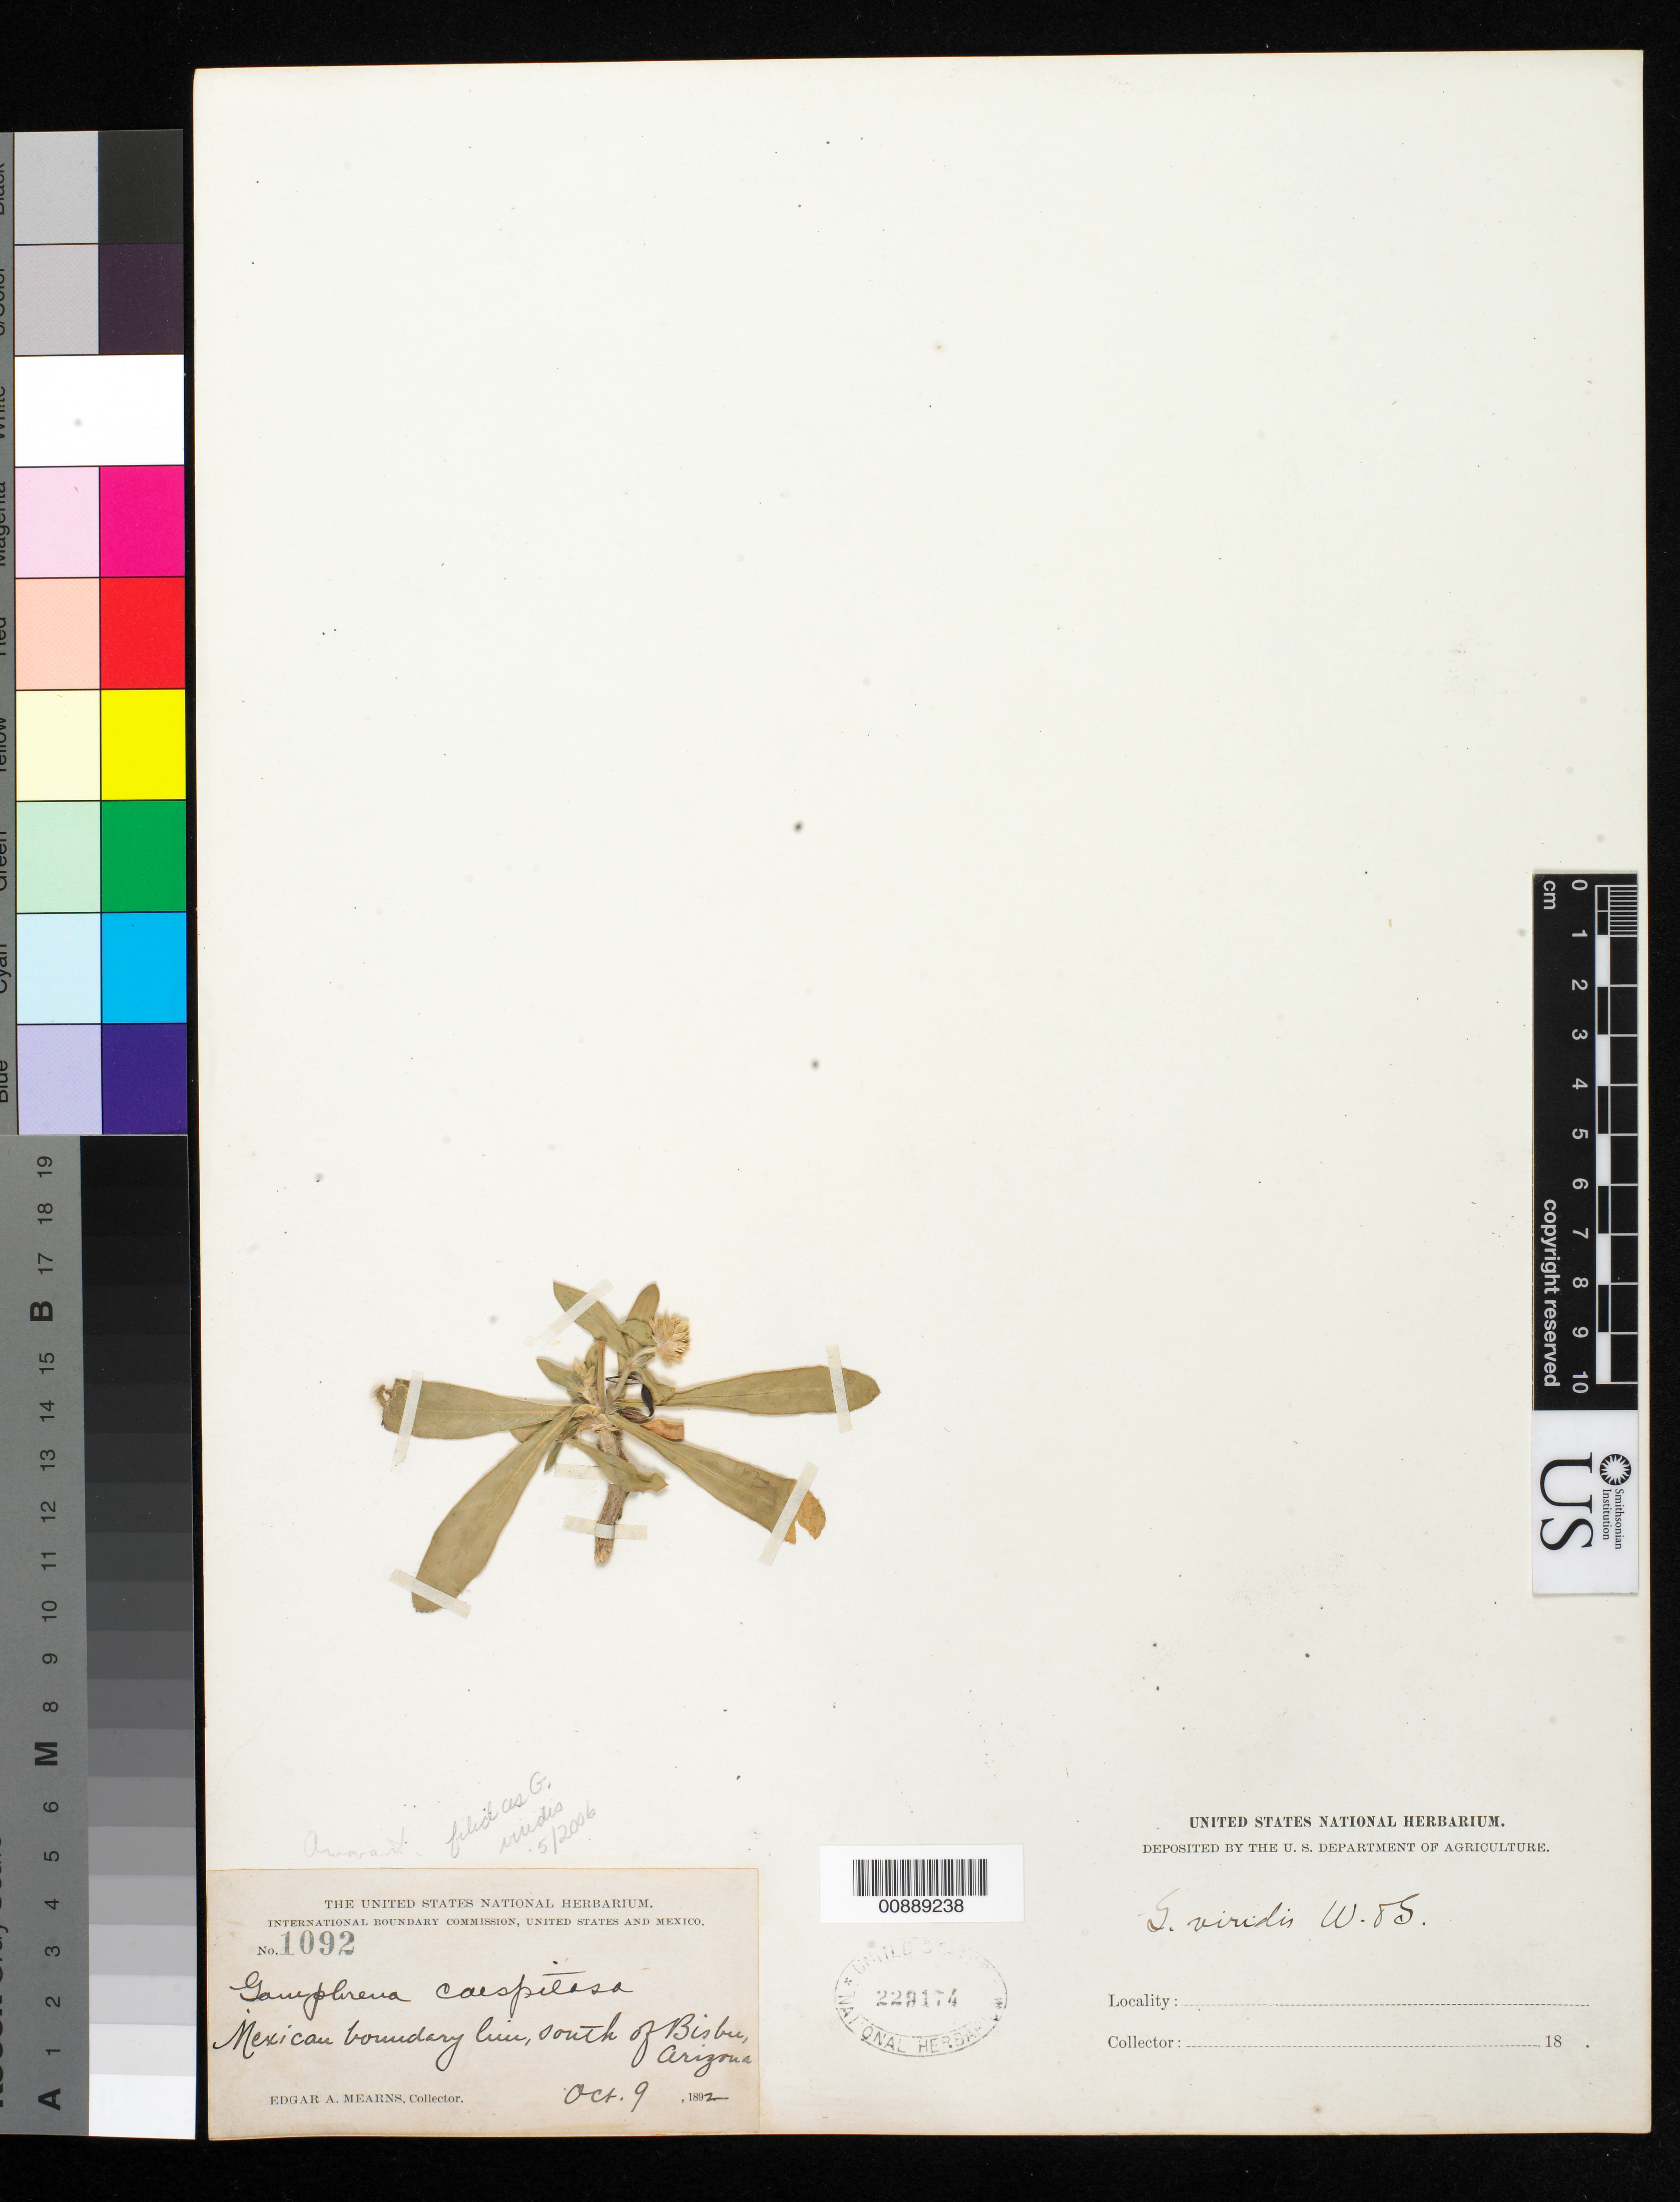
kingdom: Plantae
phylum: Tracheophyta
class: Magnoliopsida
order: Caryophyllales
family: Amaranthaceae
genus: Gomphrena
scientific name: Gomphrena viridis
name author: Wooton & Standl.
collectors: E. A. Mearns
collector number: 1092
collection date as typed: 09 Oct 1892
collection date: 1892-10-09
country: United States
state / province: Arizona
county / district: Cochise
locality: Mexican Boundary Line, S of Bisbee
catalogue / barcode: US 229174